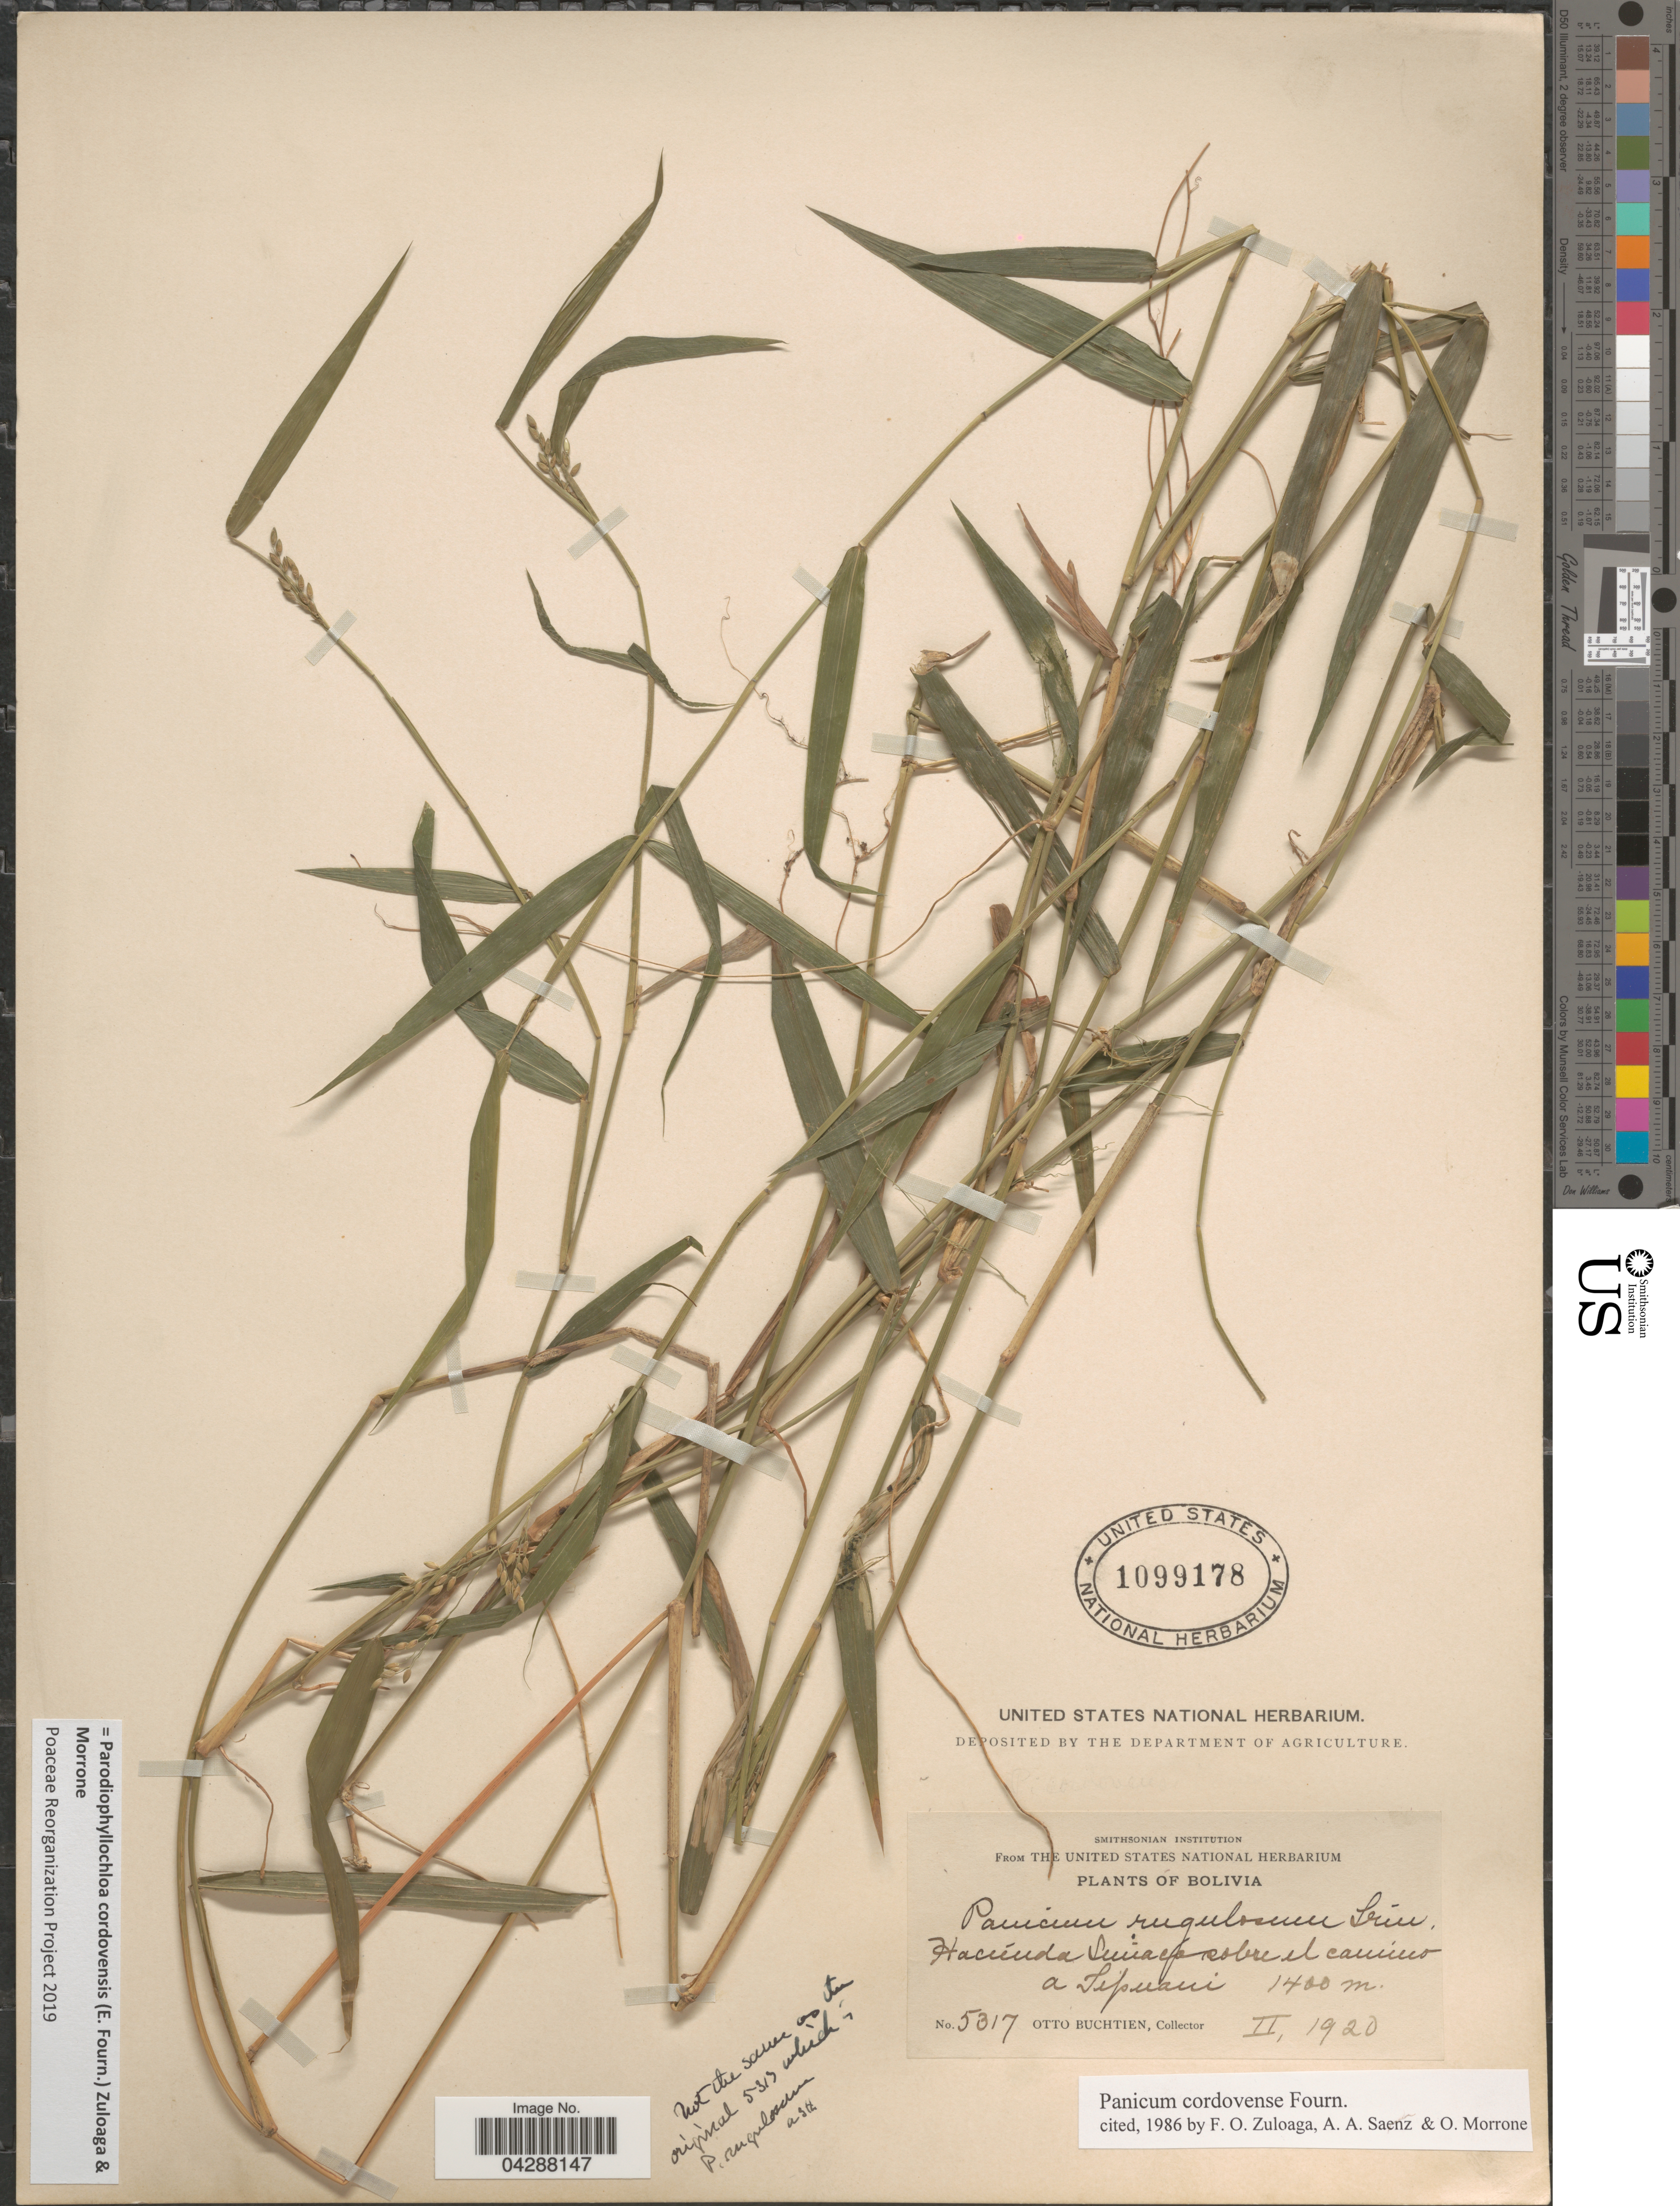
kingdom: Plantae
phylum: Tracheophyta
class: Liliopsida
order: Poales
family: Poaceae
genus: Parodiophyllochloa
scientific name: Parodiophyllochloa cordovensis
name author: (E. Fourn.) Zuloaga & Morrone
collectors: O. Buchtien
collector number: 5317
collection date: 1920-02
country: Bolivia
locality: Hacienda Suicapobre el camino a Tepuaui.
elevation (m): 1400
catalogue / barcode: US 1099178